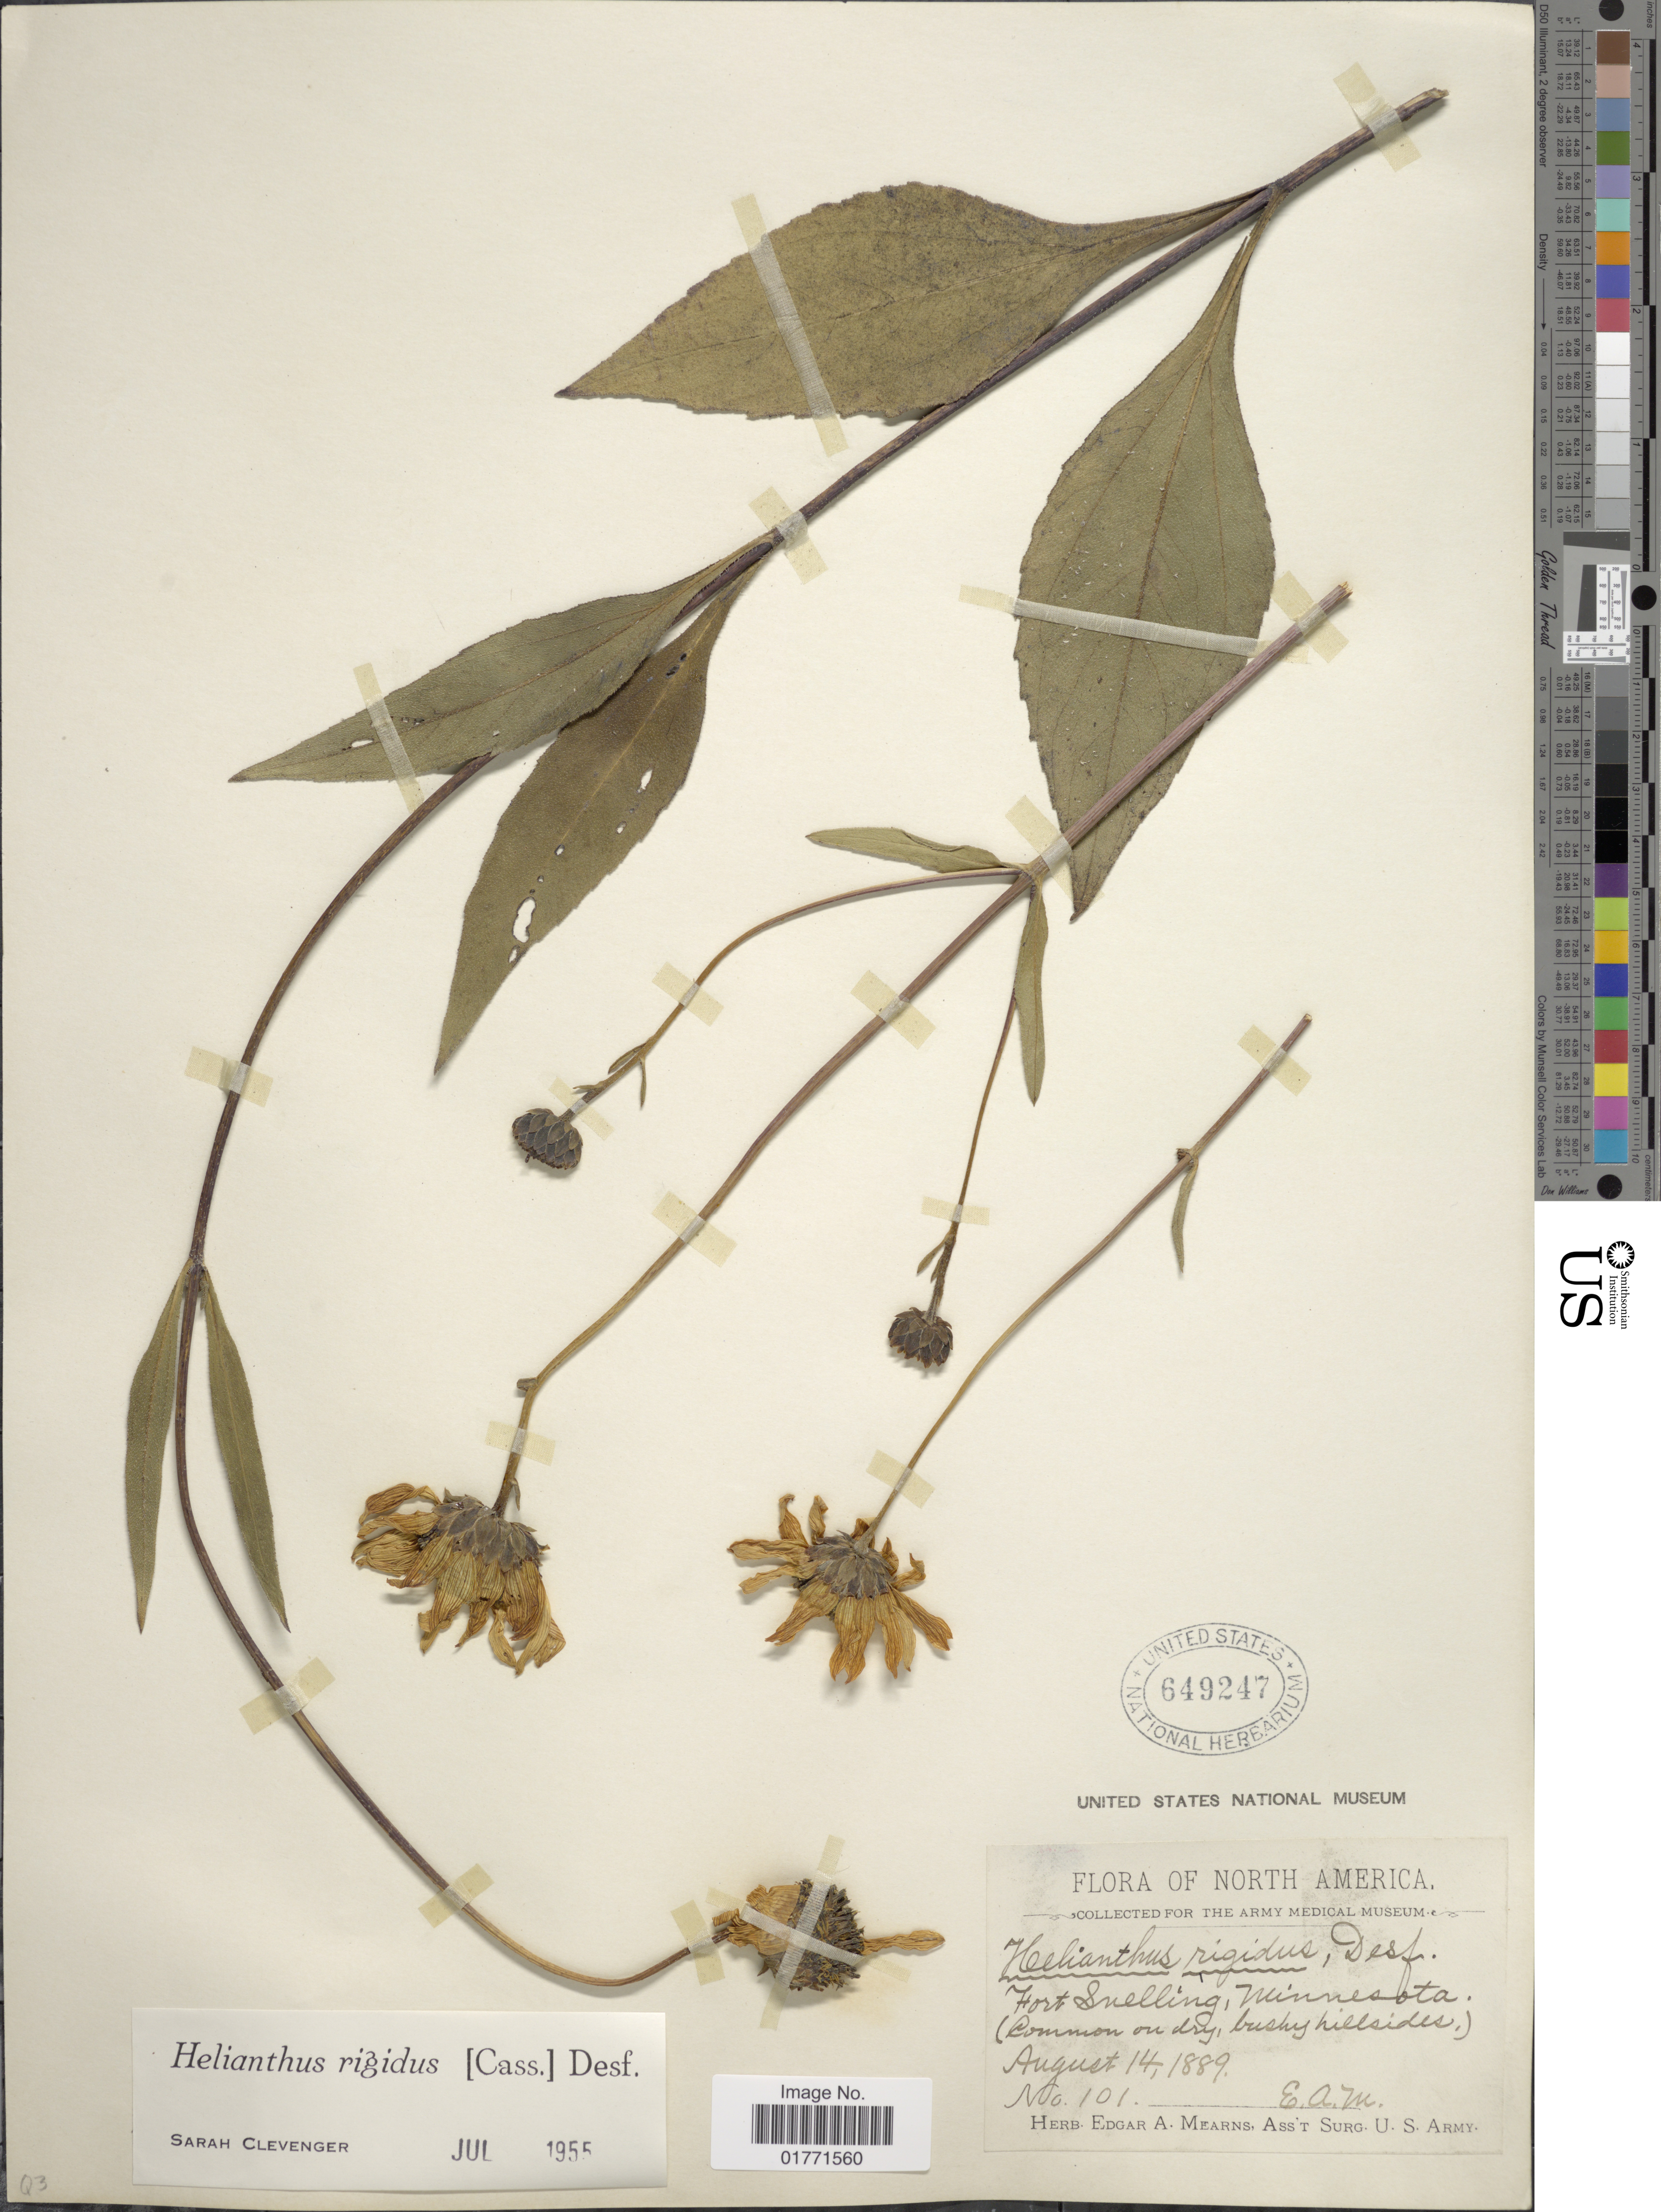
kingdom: Plantae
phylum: Tracheophyta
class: Magnoliopsida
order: Asterales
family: Asteraceae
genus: Helianthus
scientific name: Helianthus rigidus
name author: (Cass.) Desf.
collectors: E. A. Mearns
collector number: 101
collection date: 1889-08-14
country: United States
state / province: Minnesota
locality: Fort Snelling, Minnesota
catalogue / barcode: US 649247